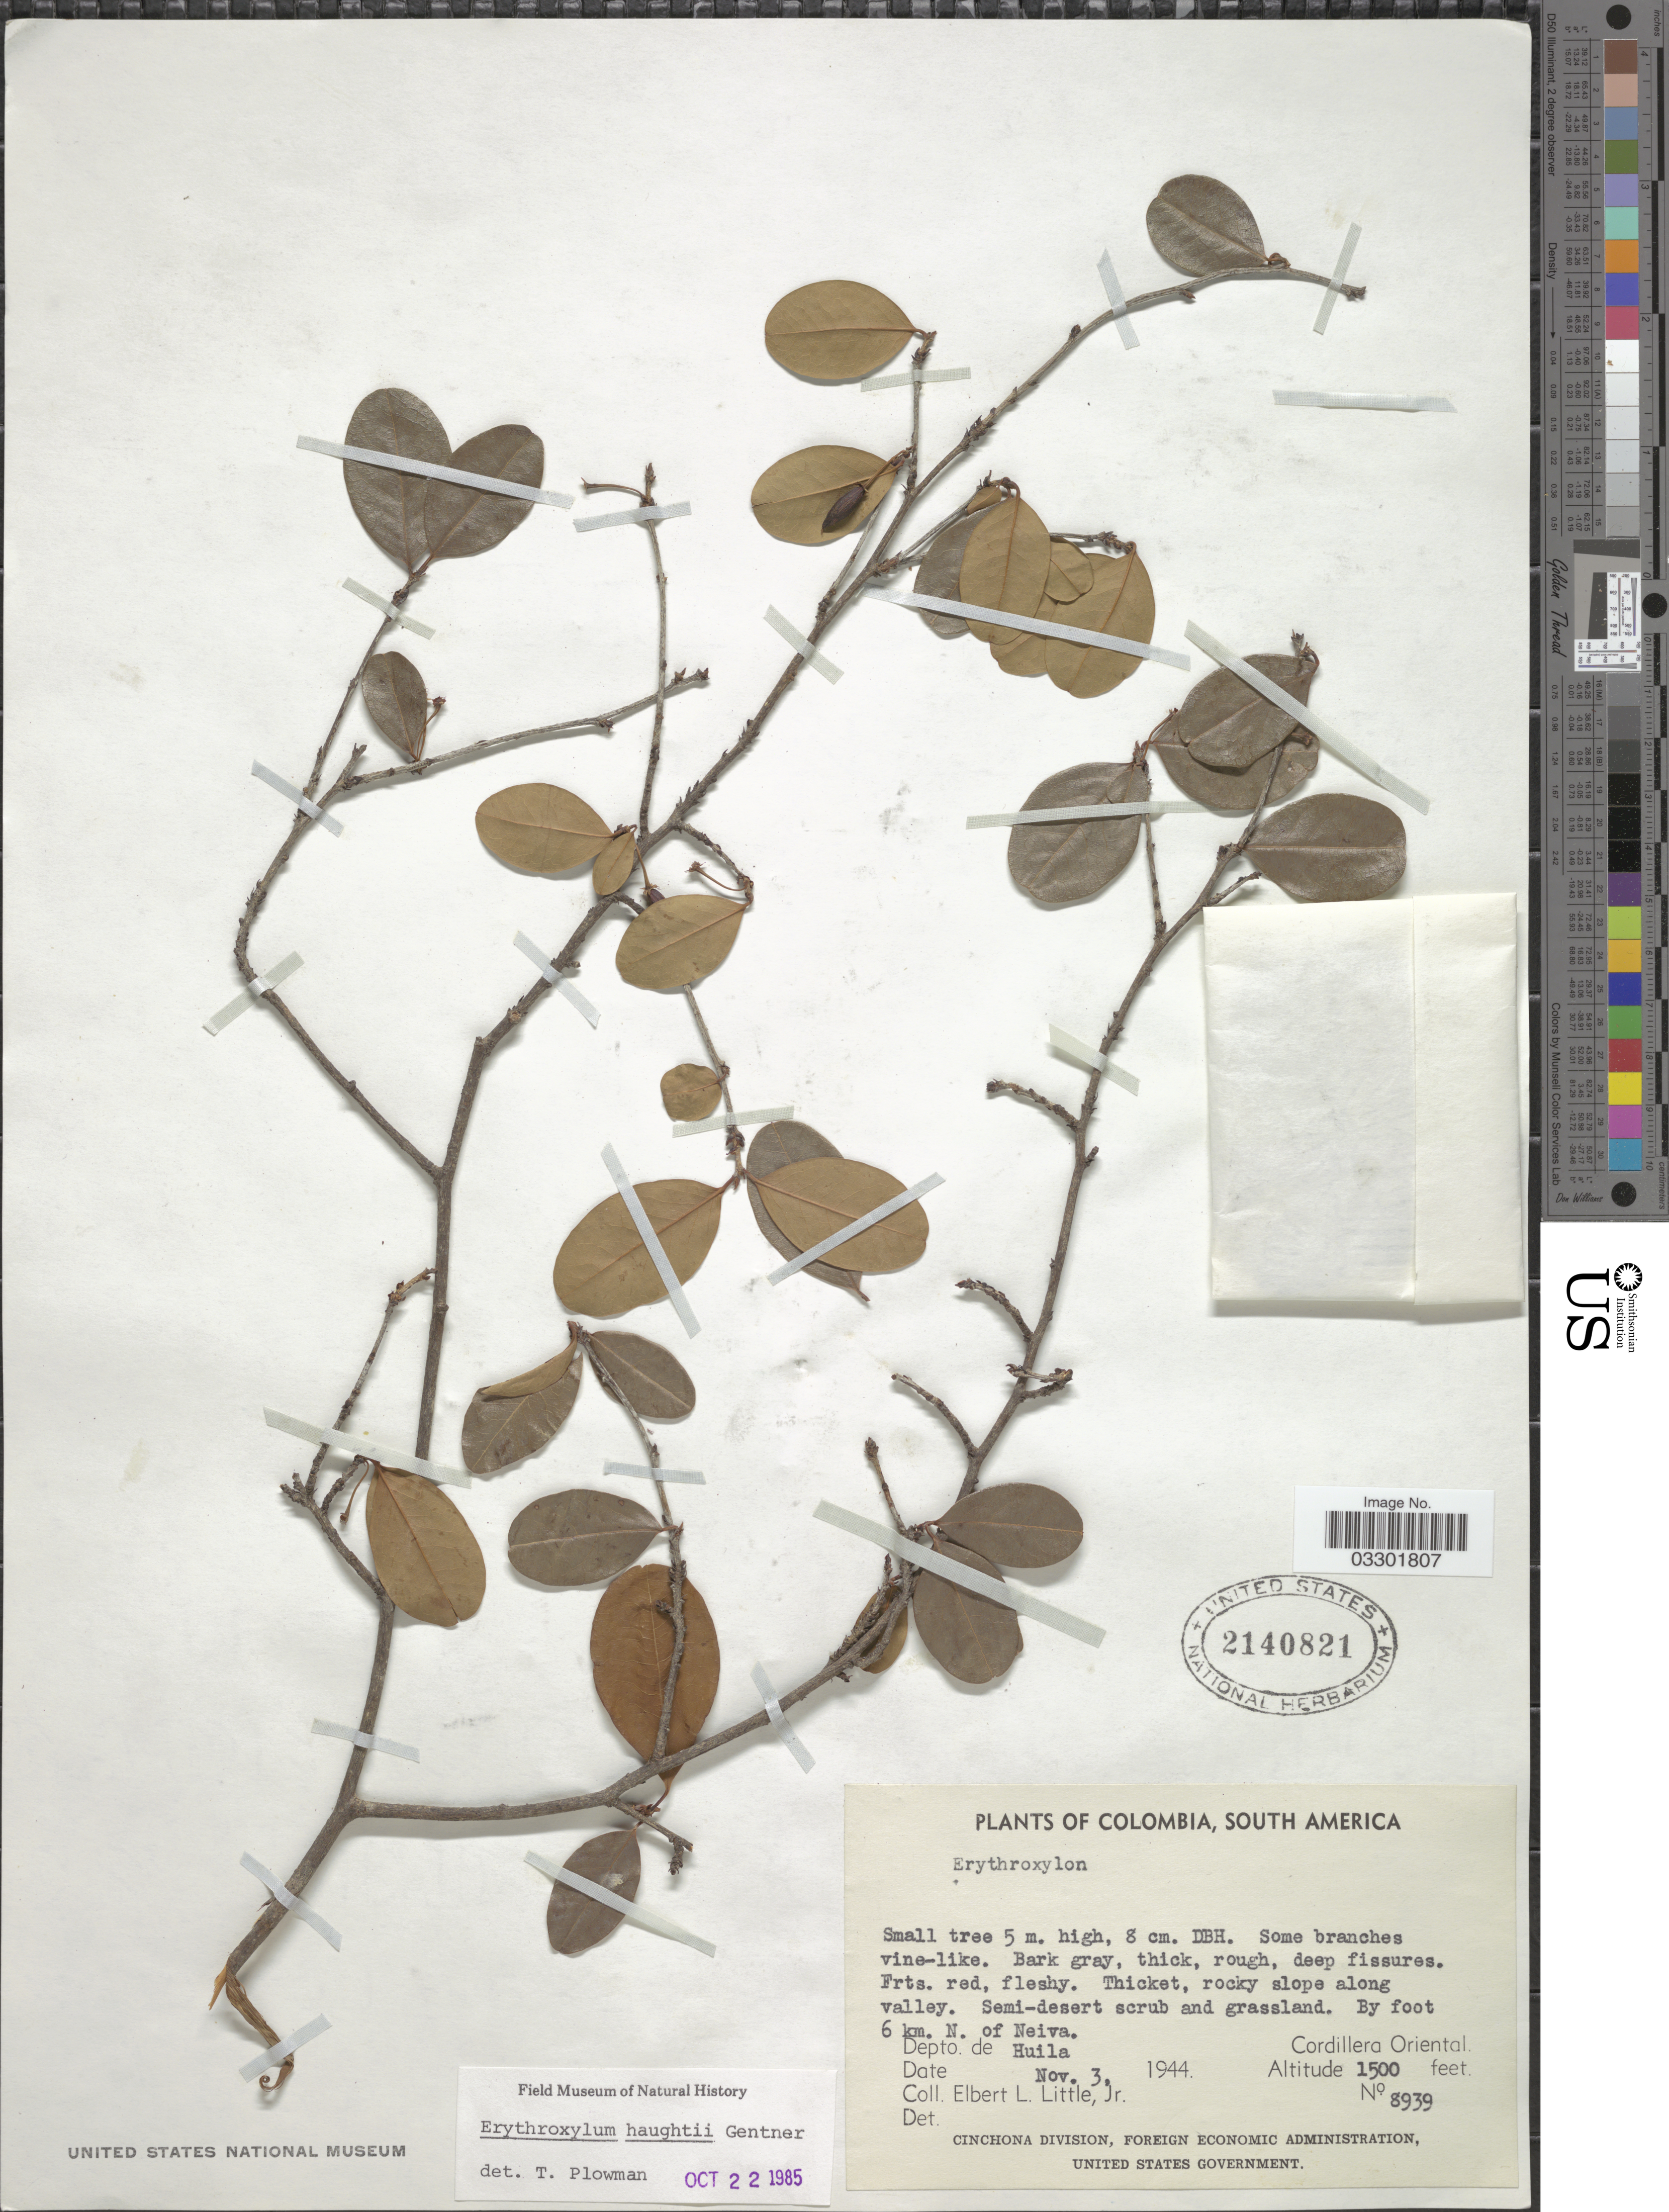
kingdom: Plantae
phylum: Tracheophyta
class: Magnoliopsida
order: Malpighiales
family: Erythroxylaceae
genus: Erythroxylum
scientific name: Erythroxylum haughtii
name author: Gentner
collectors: E. L. Little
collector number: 8939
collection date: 1944-11-03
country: Colombia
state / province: Huila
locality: By foot 6 km. N. of Neiva. Depto. de Huila. Cordillera Oriental.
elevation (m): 457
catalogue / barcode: US 2140821